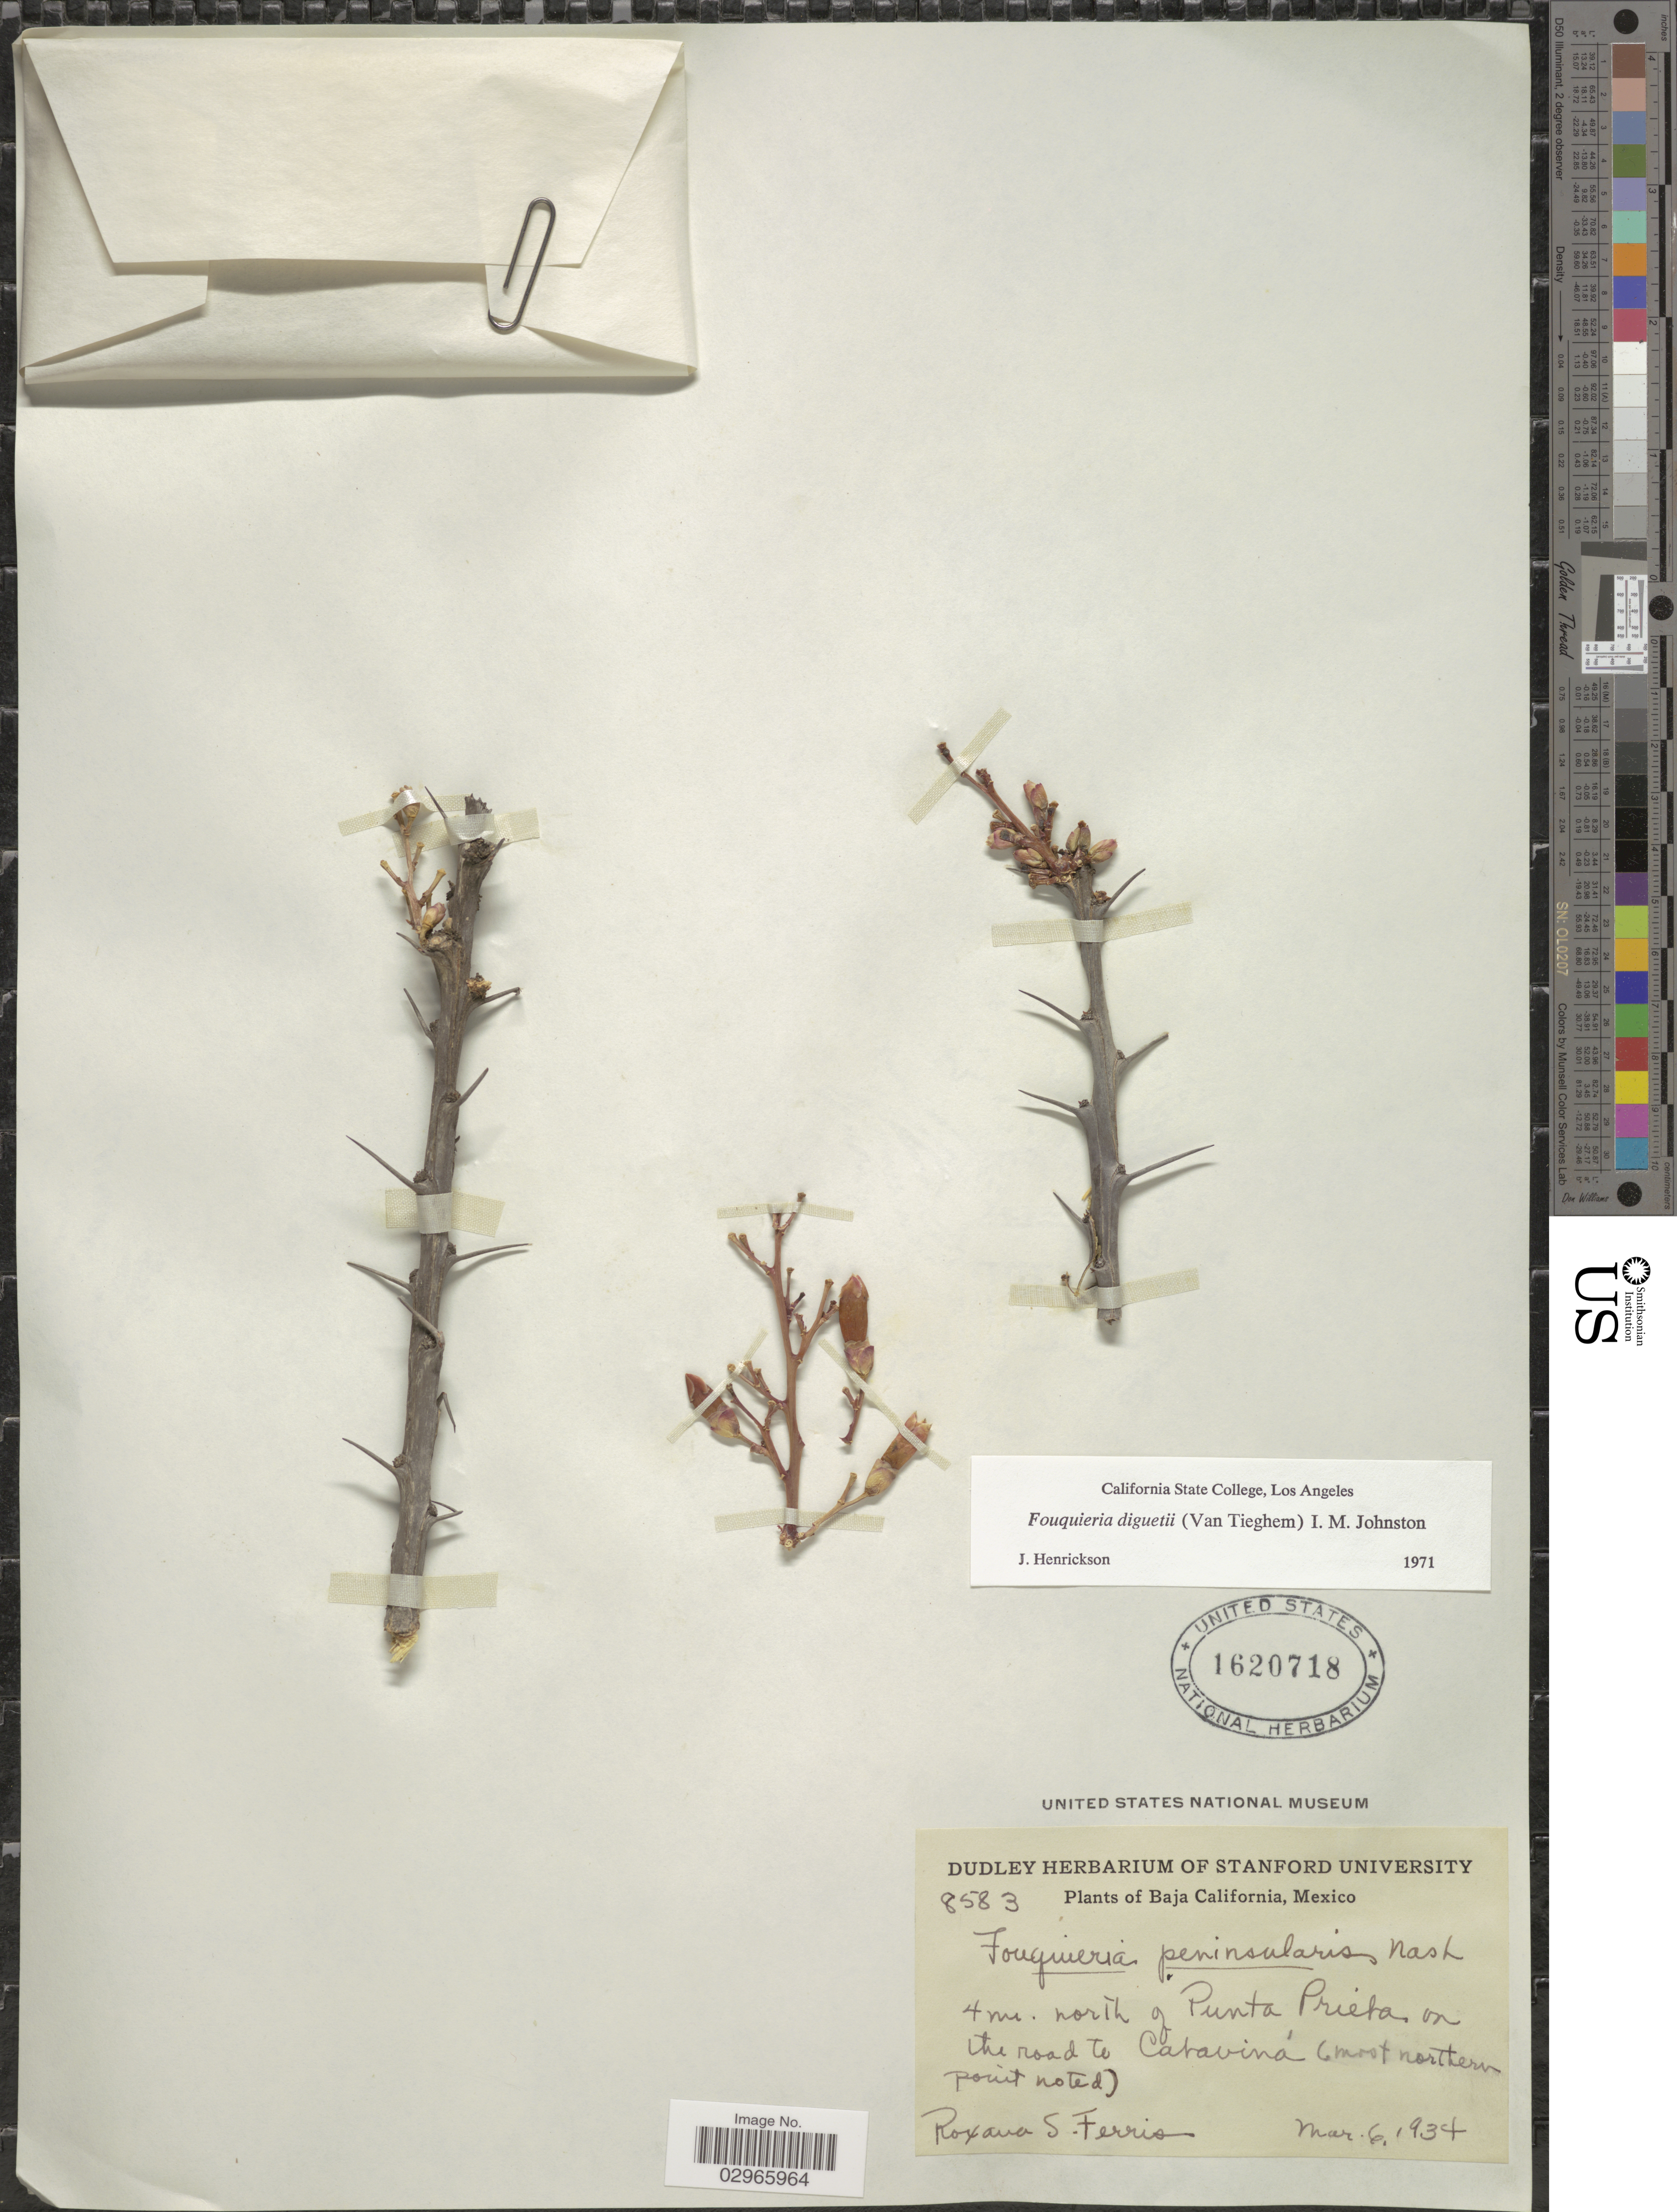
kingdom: Plantae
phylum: Tracheophyta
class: Magnoliopsida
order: Ericales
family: Fouquieriaceae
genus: Fouquieria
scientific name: Fouquieria diguetii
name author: (Tiegh.) I.M. Johnst.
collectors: R. S. Ferris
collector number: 8583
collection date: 1934-03-06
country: Mexico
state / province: Baja California Norte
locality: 4 mi. north of Punta Prieta, on the road to Catavina (most northern point noted).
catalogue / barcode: US 1620718